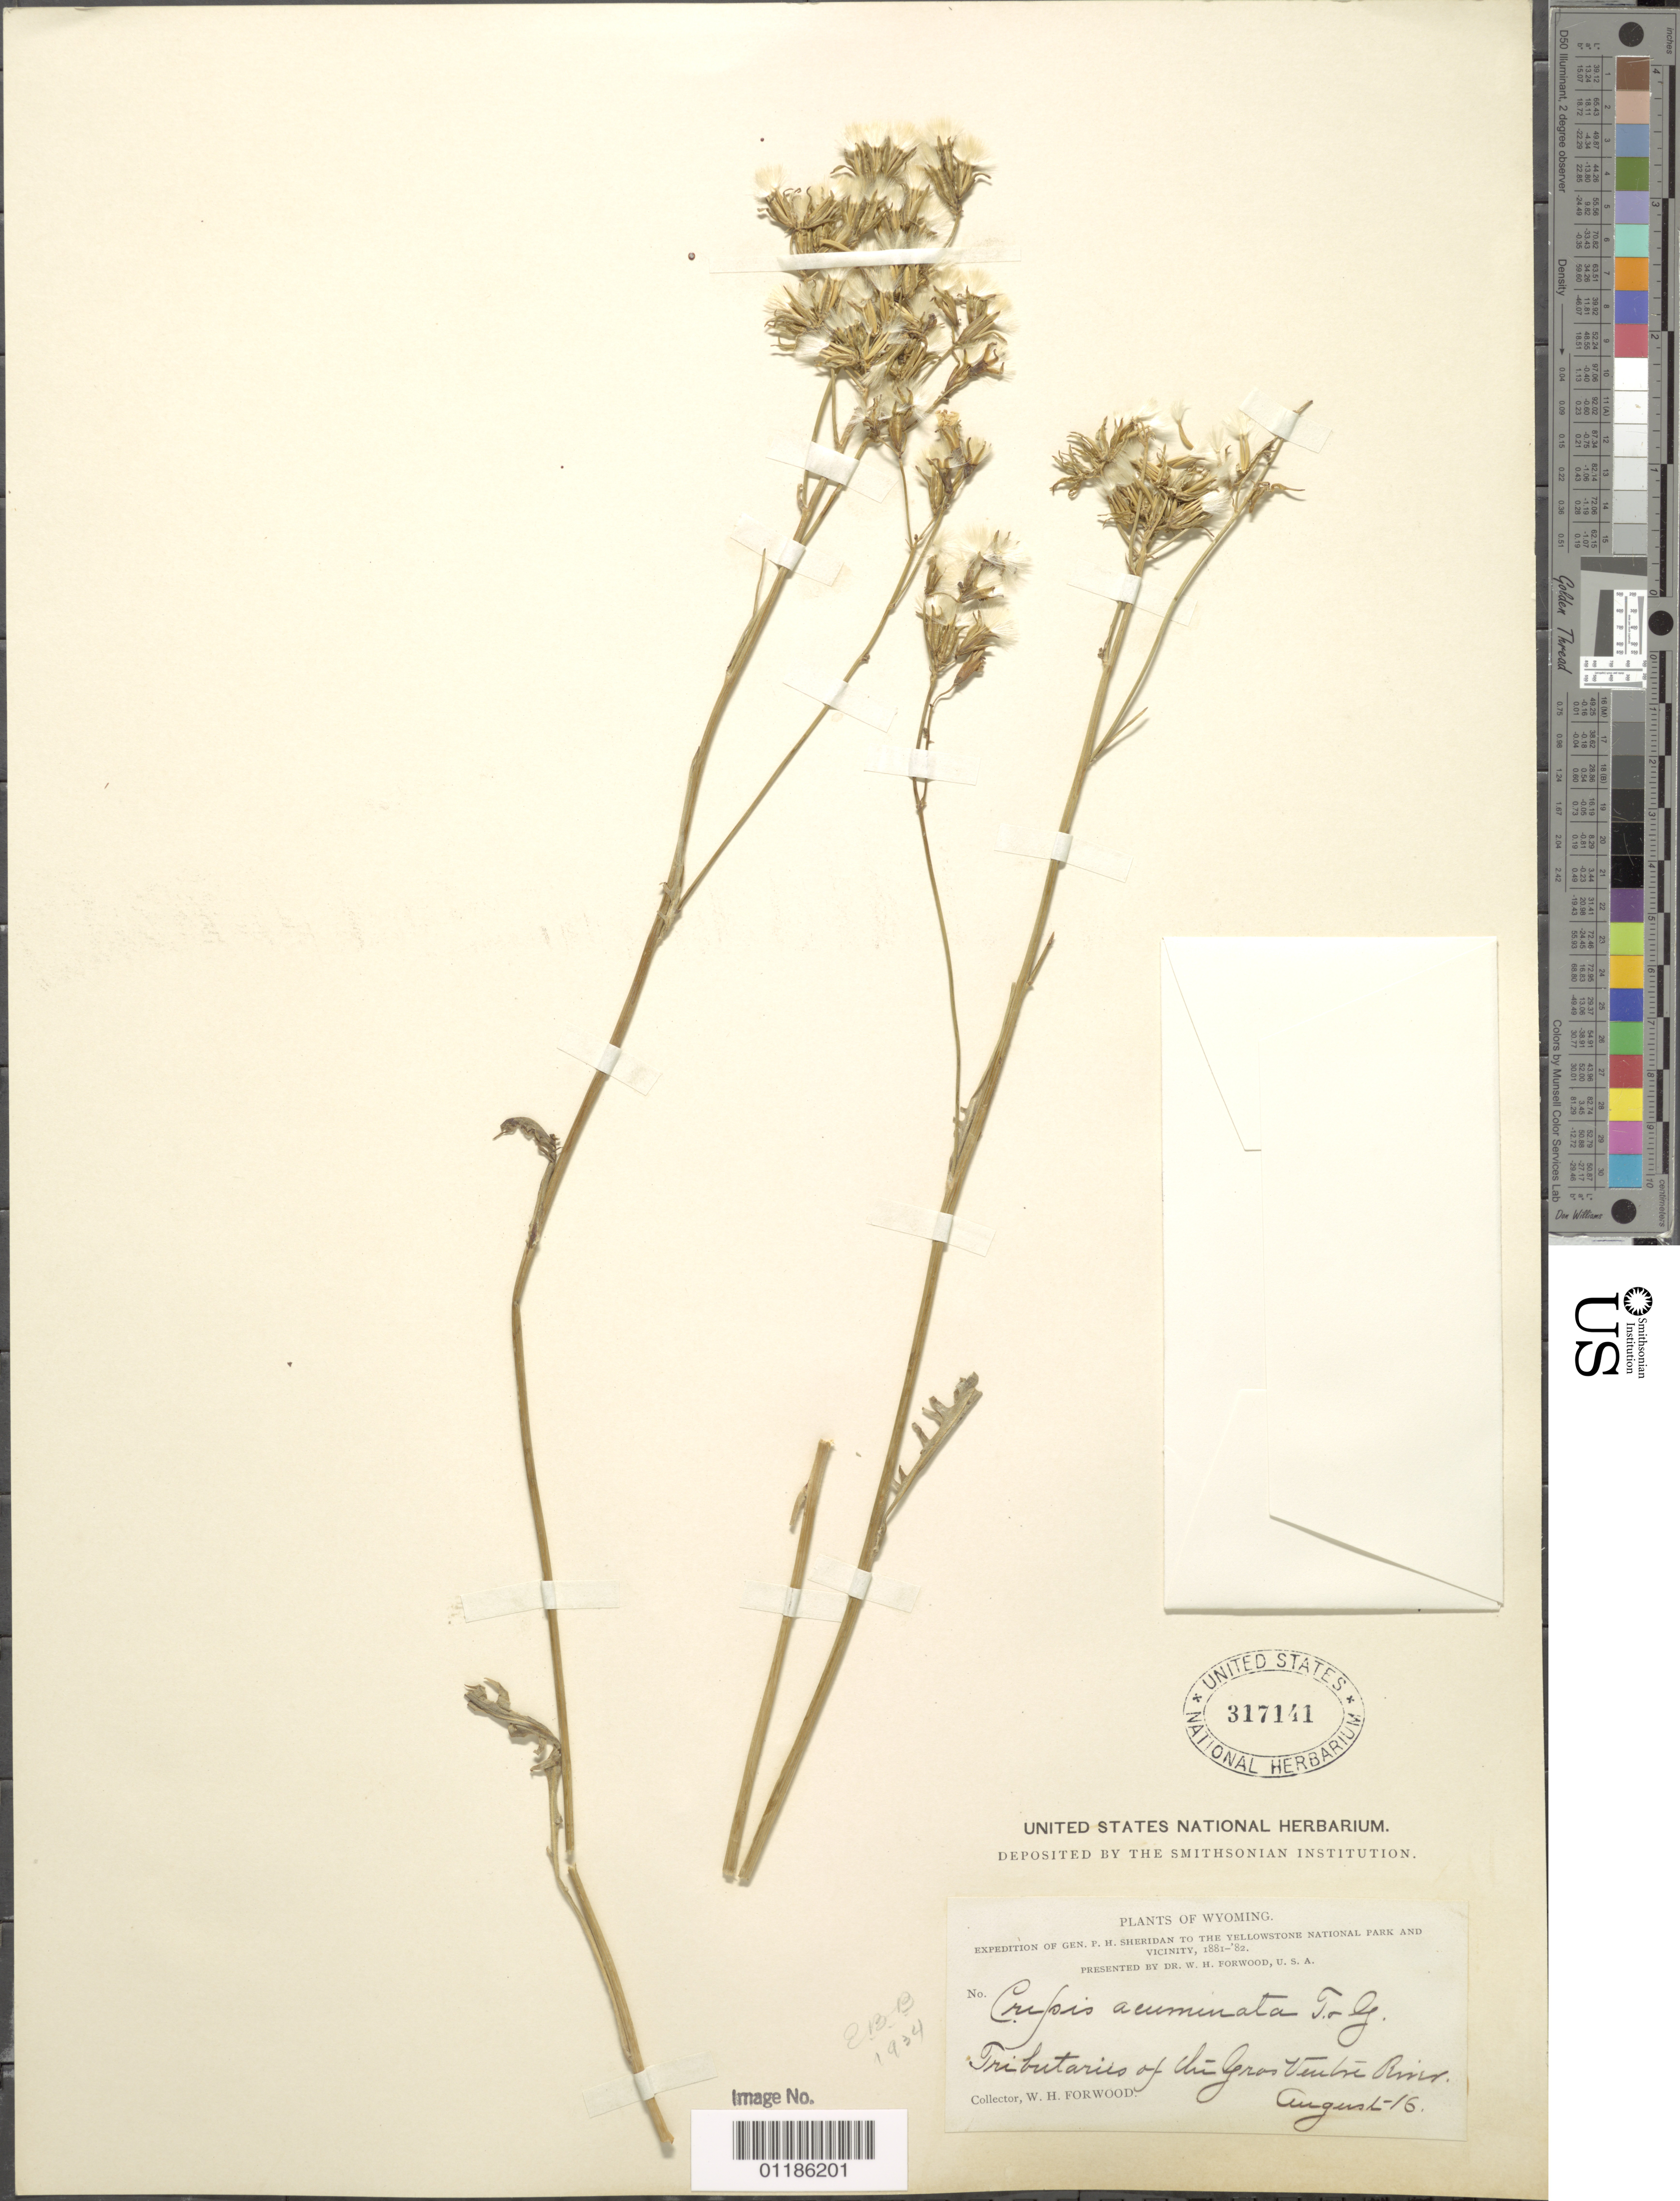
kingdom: Plantae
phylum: Tracheophyta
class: Magnoliopsida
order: Asterales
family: Asteraceae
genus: Crepis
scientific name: Crepis acuminata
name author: Nutt.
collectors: W. Forwood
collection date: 1881-08-16/1882-08-16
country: United States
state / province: Wyoming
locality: Tributaries of the Gros Ventre River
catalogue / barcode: US 317141